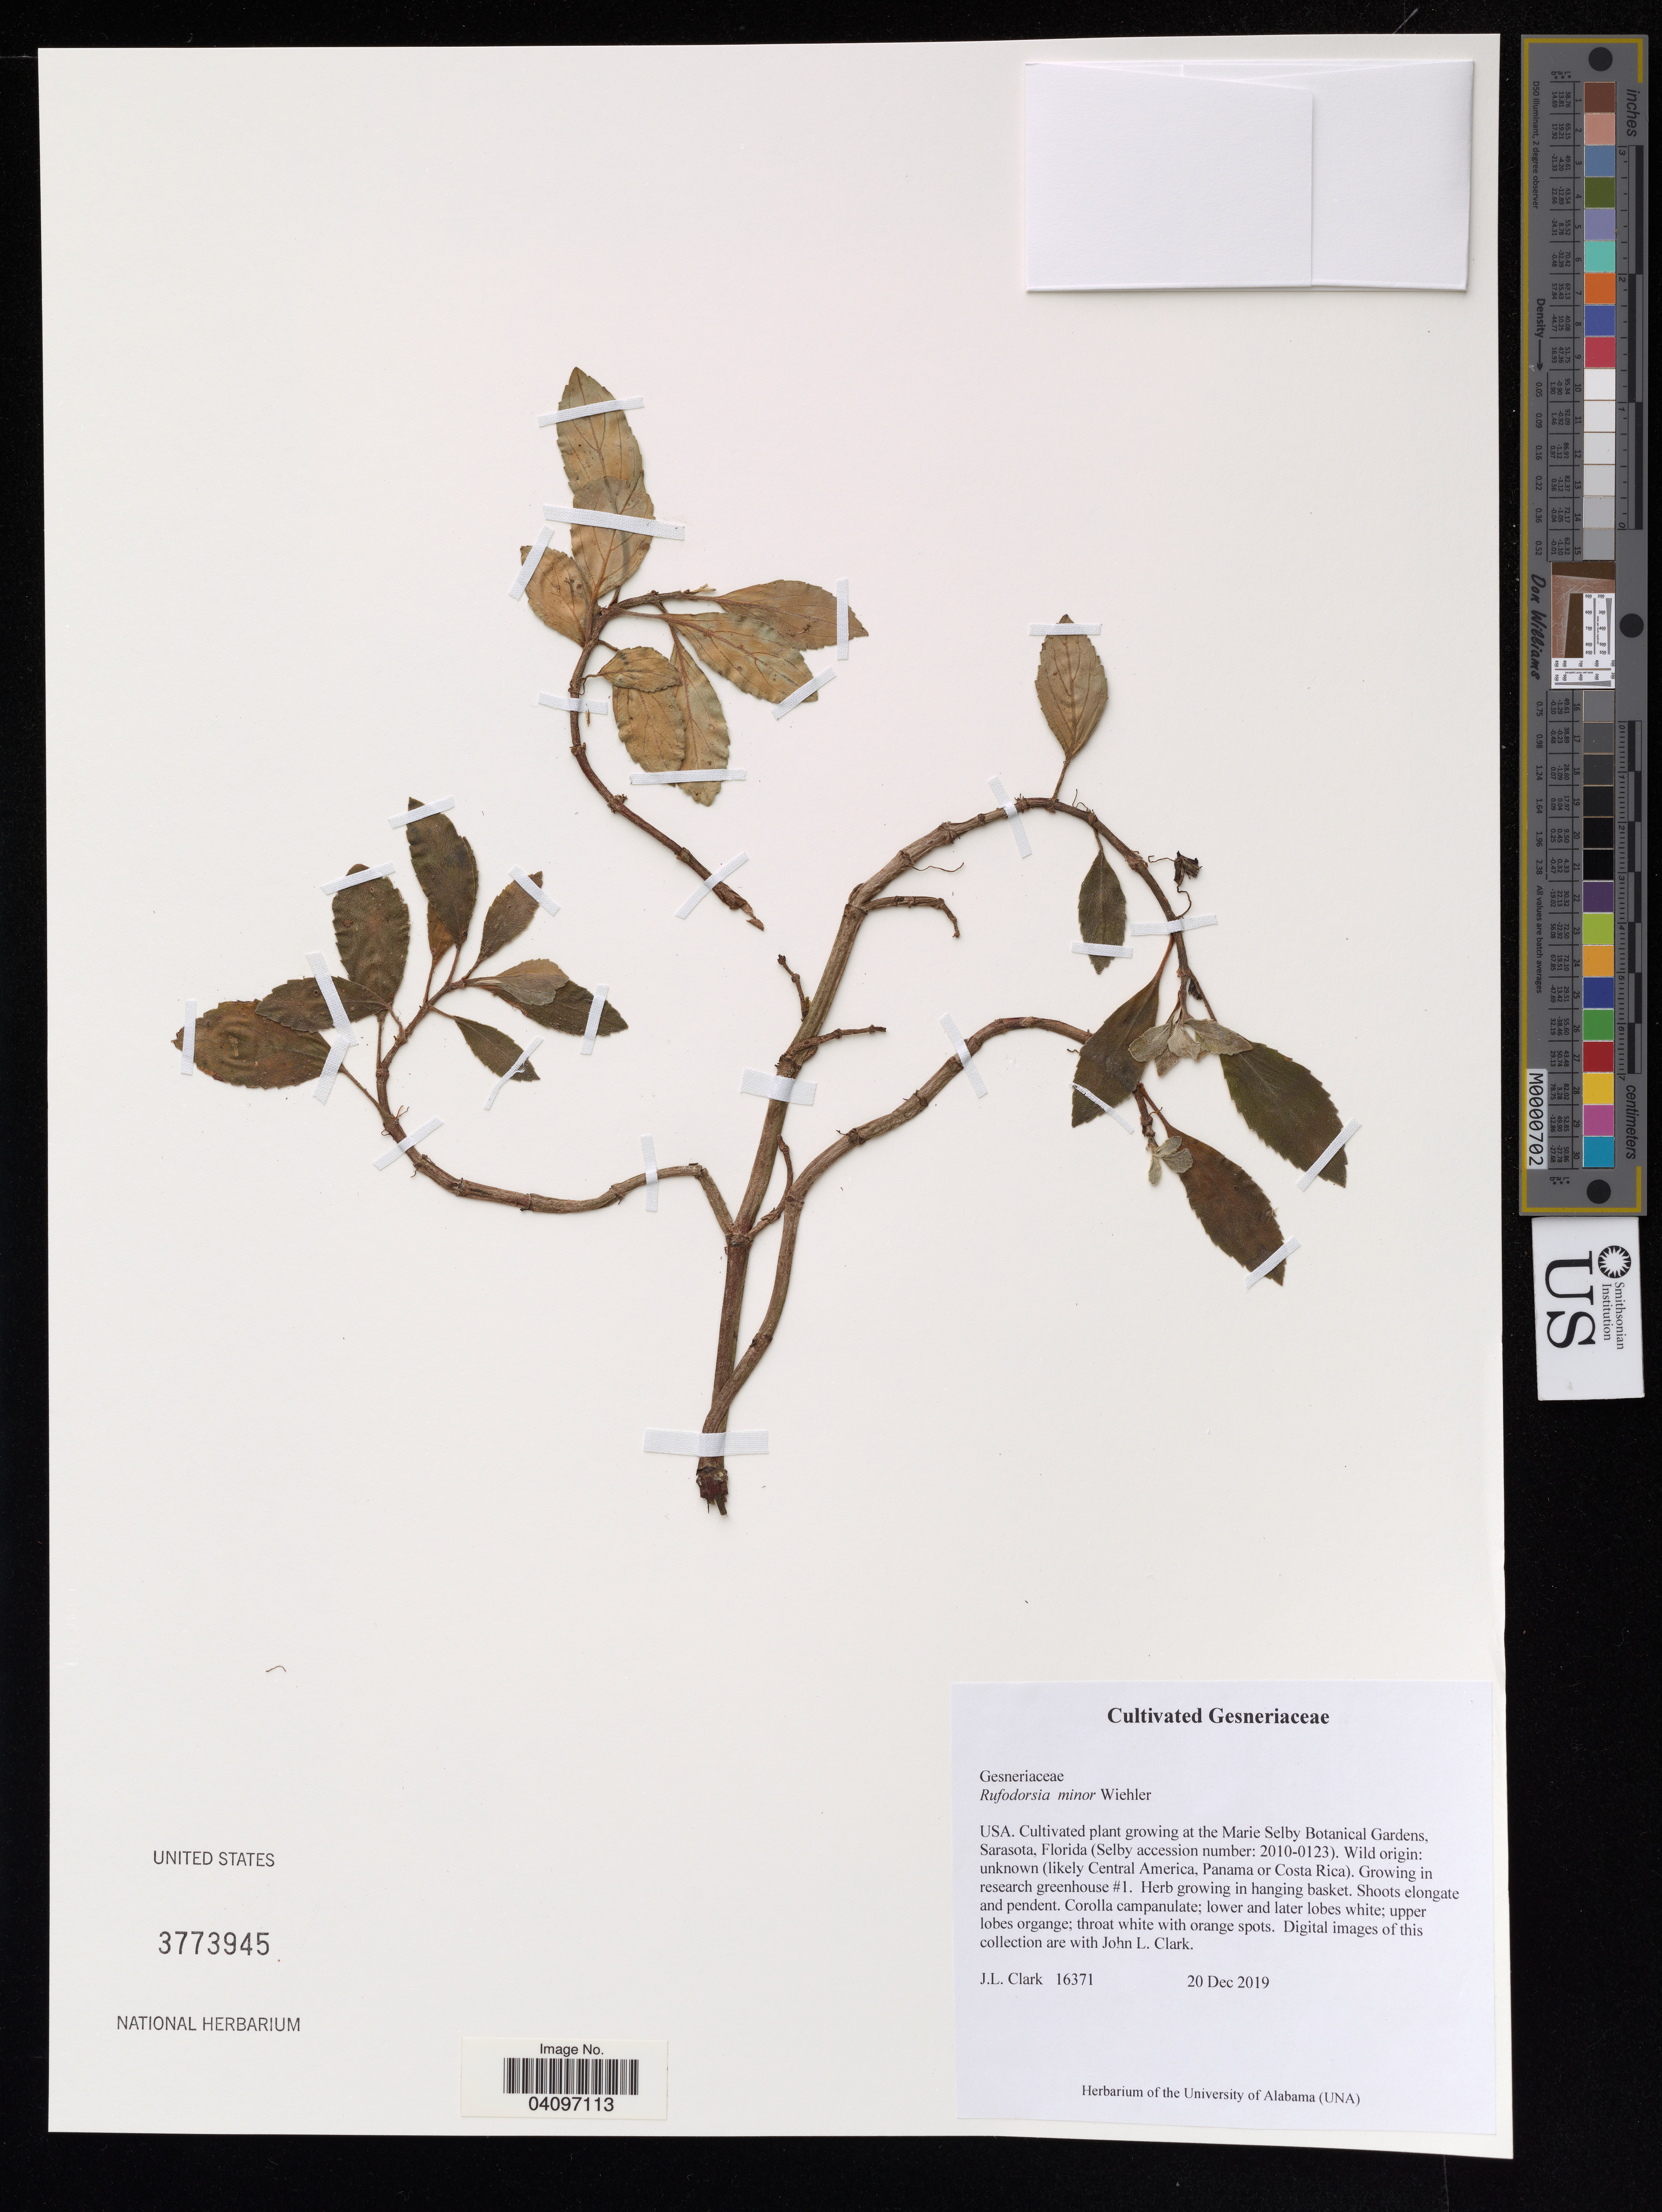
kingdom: Plantae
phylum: Tracheophyta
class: Magnoliopsida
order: Lamiales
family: Gesneriaceae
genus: Rufodorsia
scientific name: Rufodorsia minor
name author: Wiehler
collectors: J. Clark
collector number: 16371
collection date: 2019-12-20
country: United States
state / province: Florida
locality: USA. Cultivated plant growing at the Marie Selby Botanical Gardens, Sarasota, Florida (Selby accession number: 2010-0123). Wild origin: unknown (likely Central America, Panama or Costa Rica). Growing in research greenhouse #1.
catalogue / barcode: US 3773945